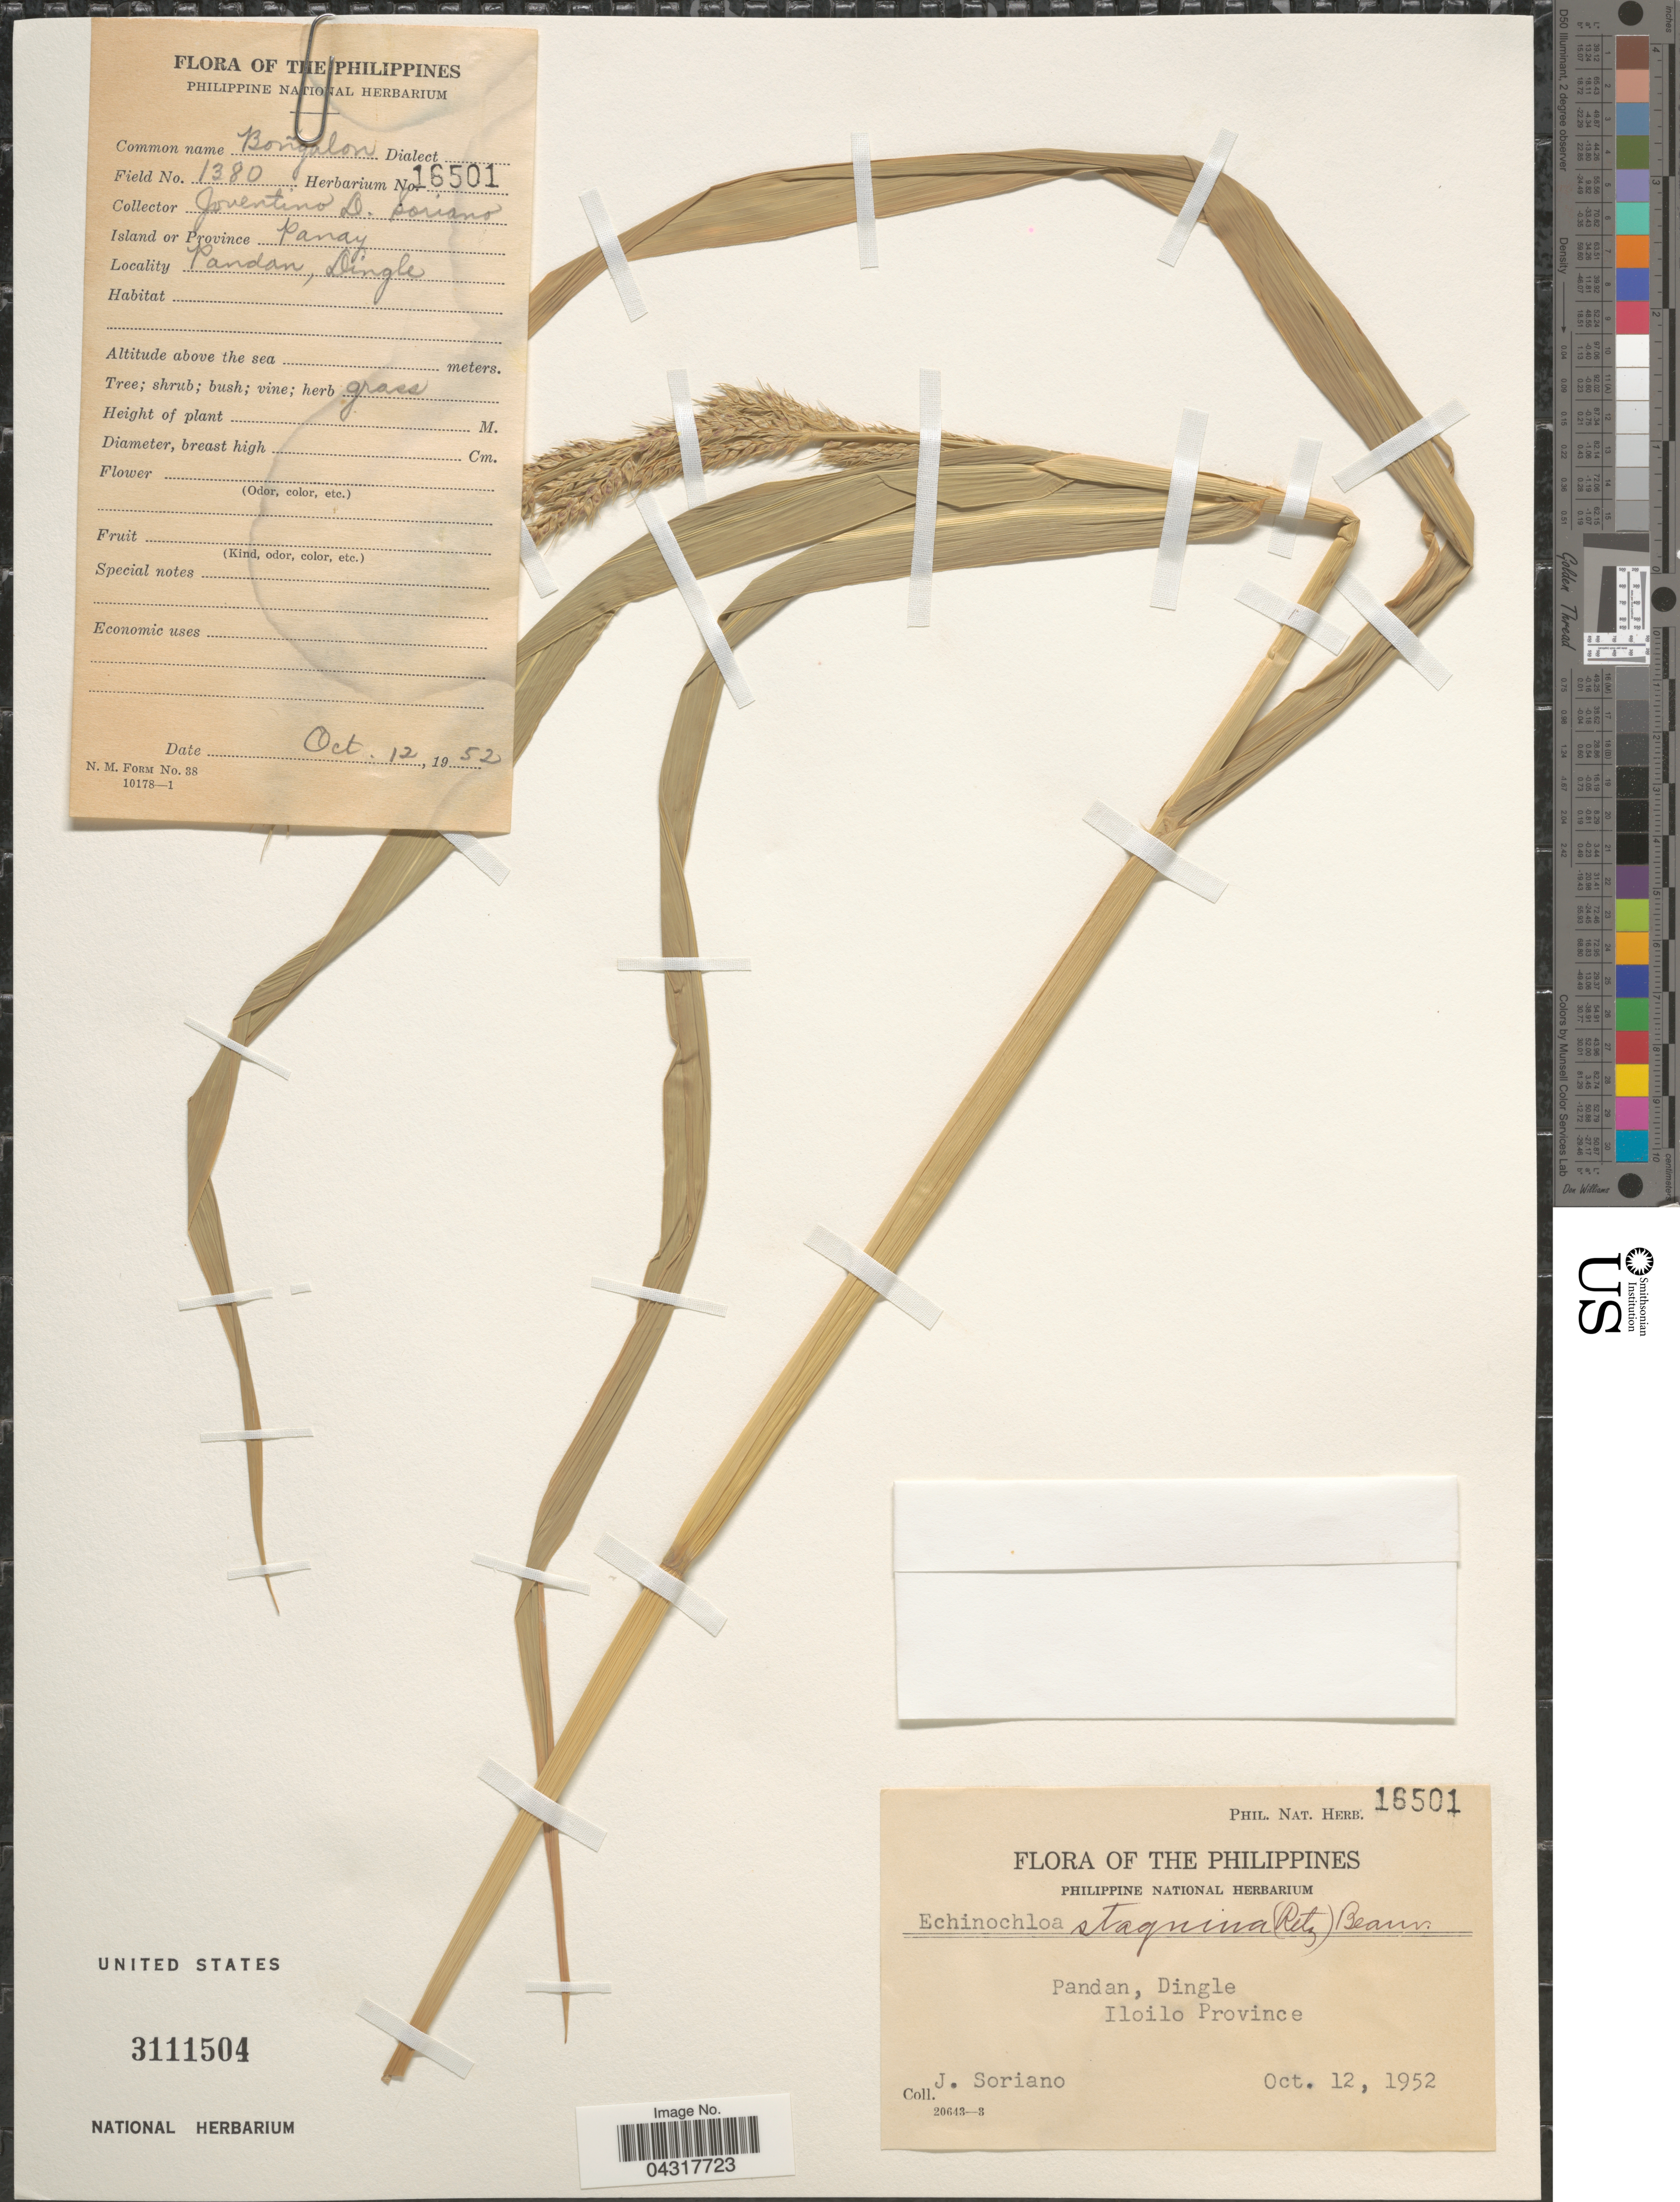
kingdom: Plantae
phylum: Tracheophyta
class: Liliopsida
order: Poales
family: Poaceae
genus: Echinochloa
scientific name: Echinochloa stagnina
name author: (Retz.) P. Beauv.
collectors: J. Soriano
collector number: Phil. Nat. Herb. 16501/1380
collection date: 1952-10-12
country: Philippines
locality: Pandan, Dingle. Iloilo Province. Island or Province Panay.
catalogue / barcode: US 3111504